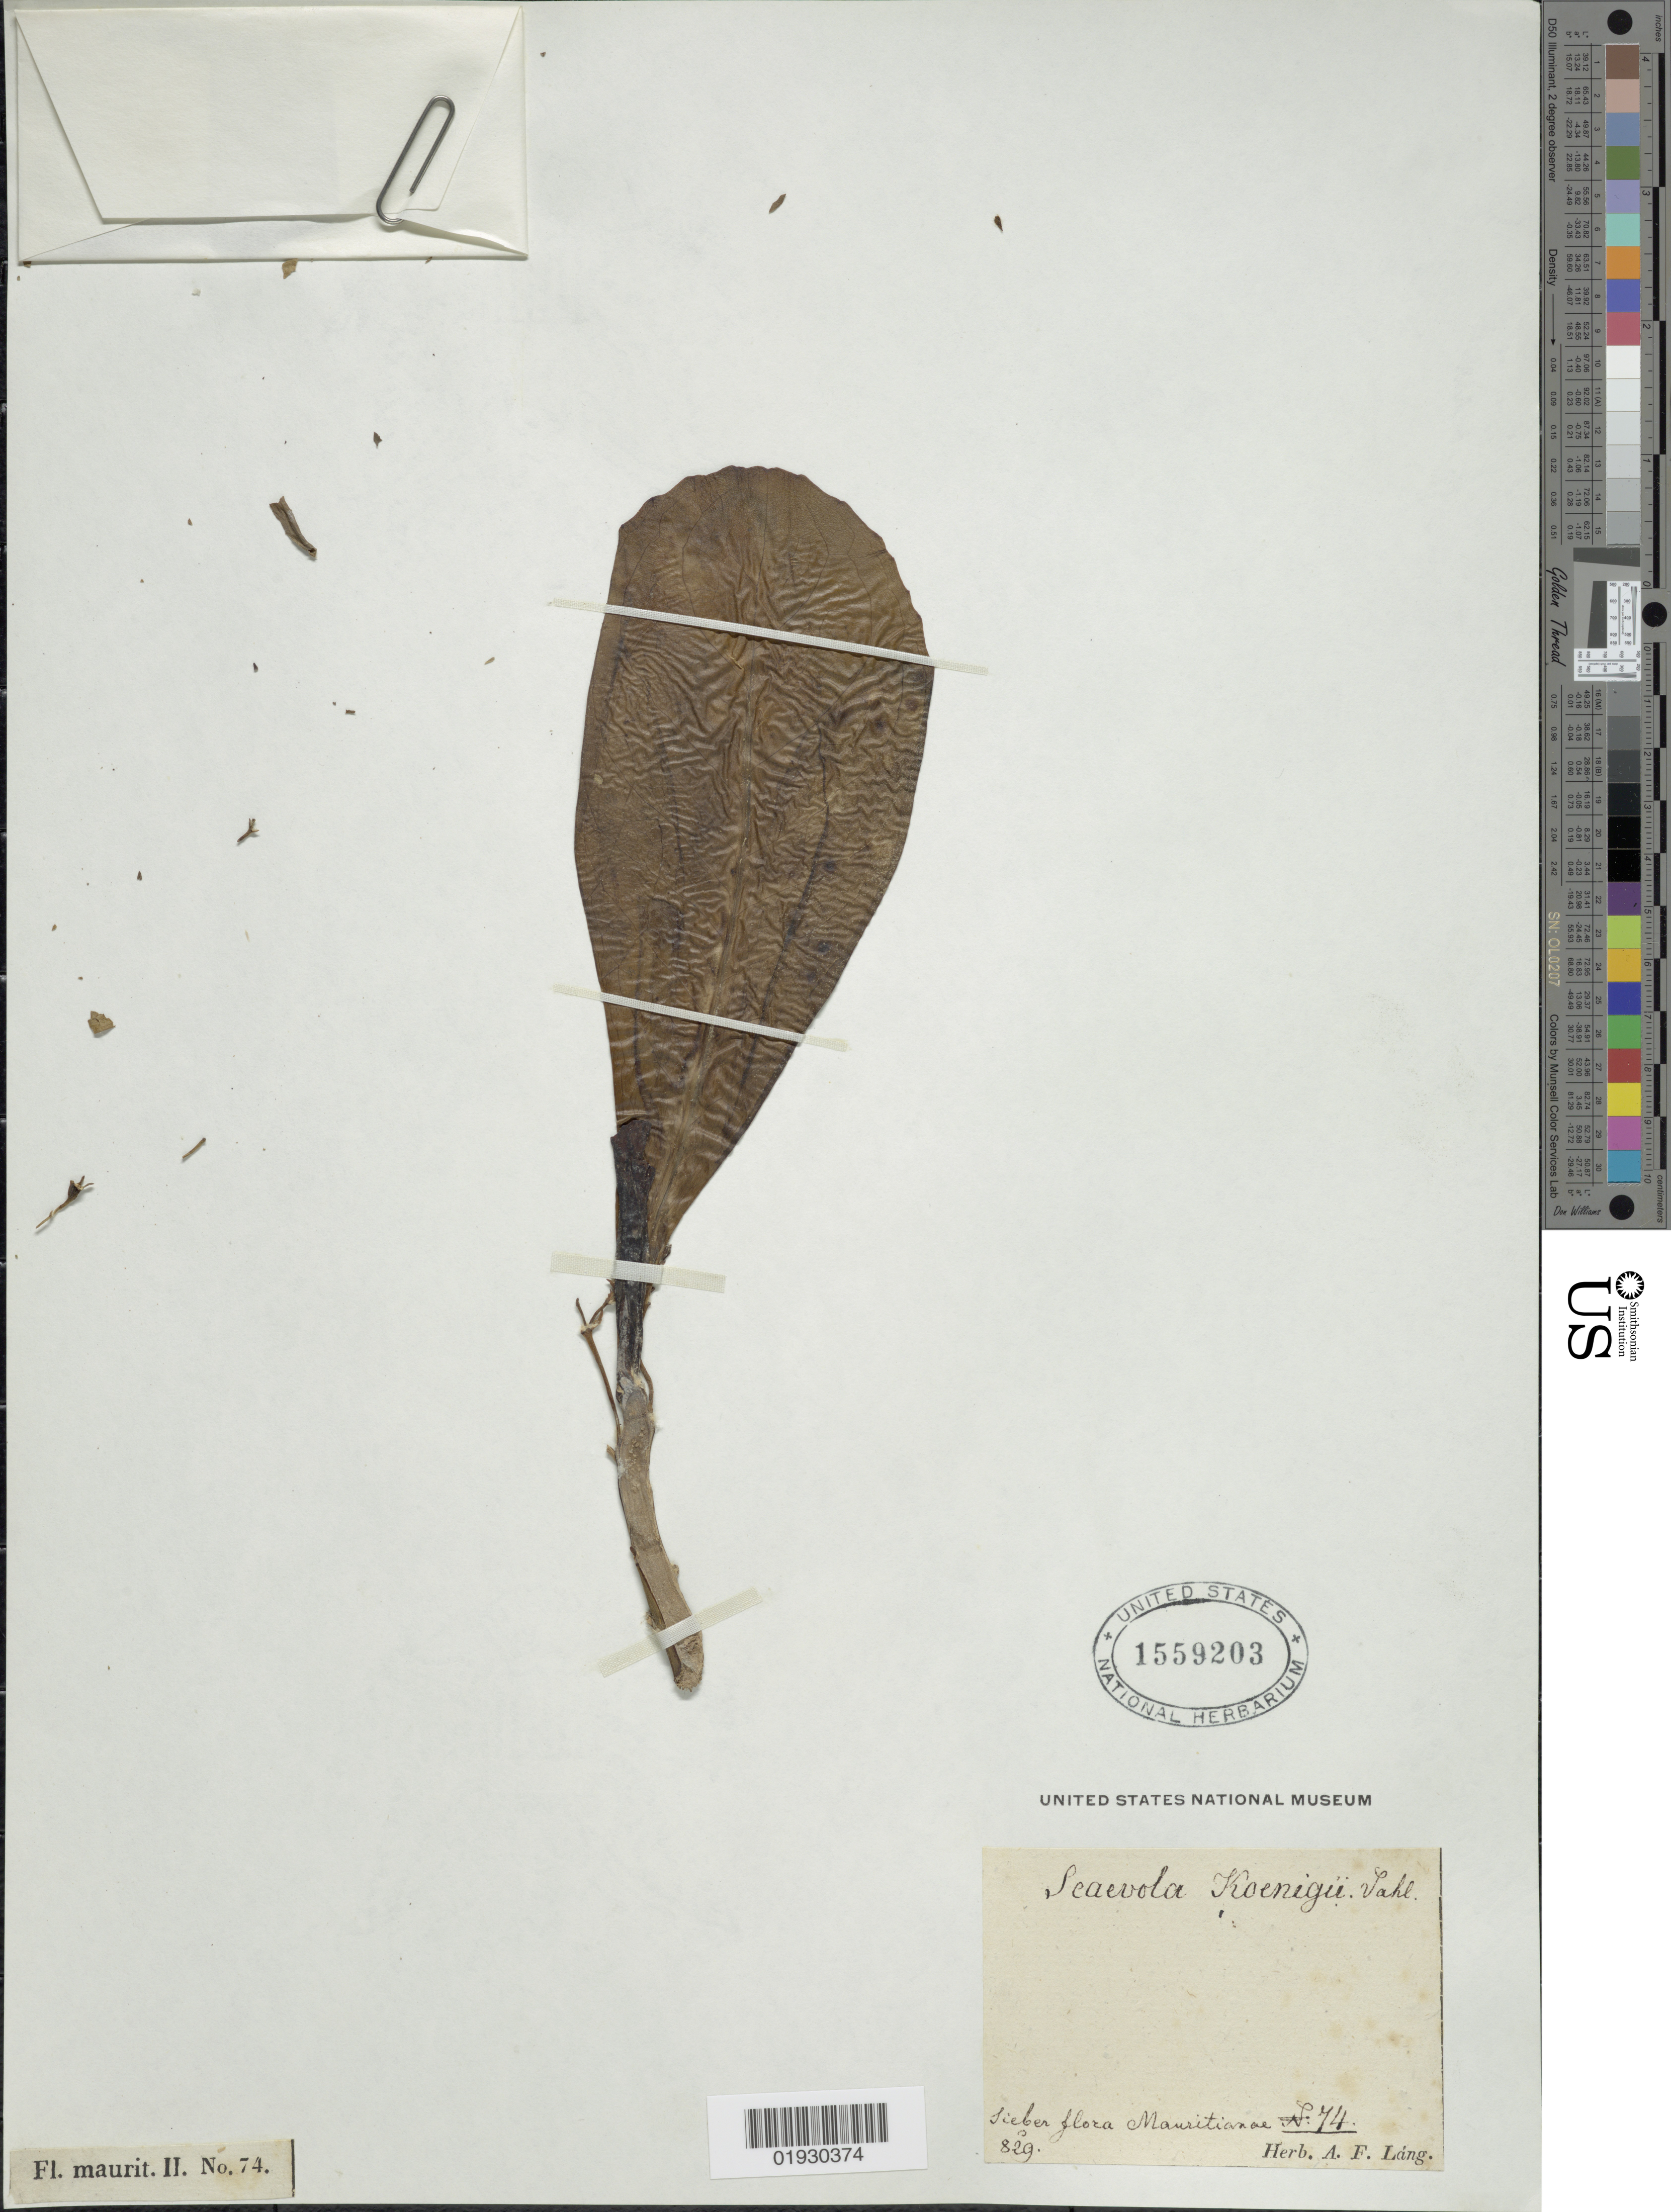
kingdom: Plantae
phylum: Tracheophyta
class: Magnoliopsida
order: Asterales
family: Goodeniaceae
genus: Scaevola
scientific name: Scaevola taccada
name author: (Gaertn.) Roxb.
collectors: -- Sieber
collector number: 74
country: Mauritius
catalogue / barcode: US 1559203